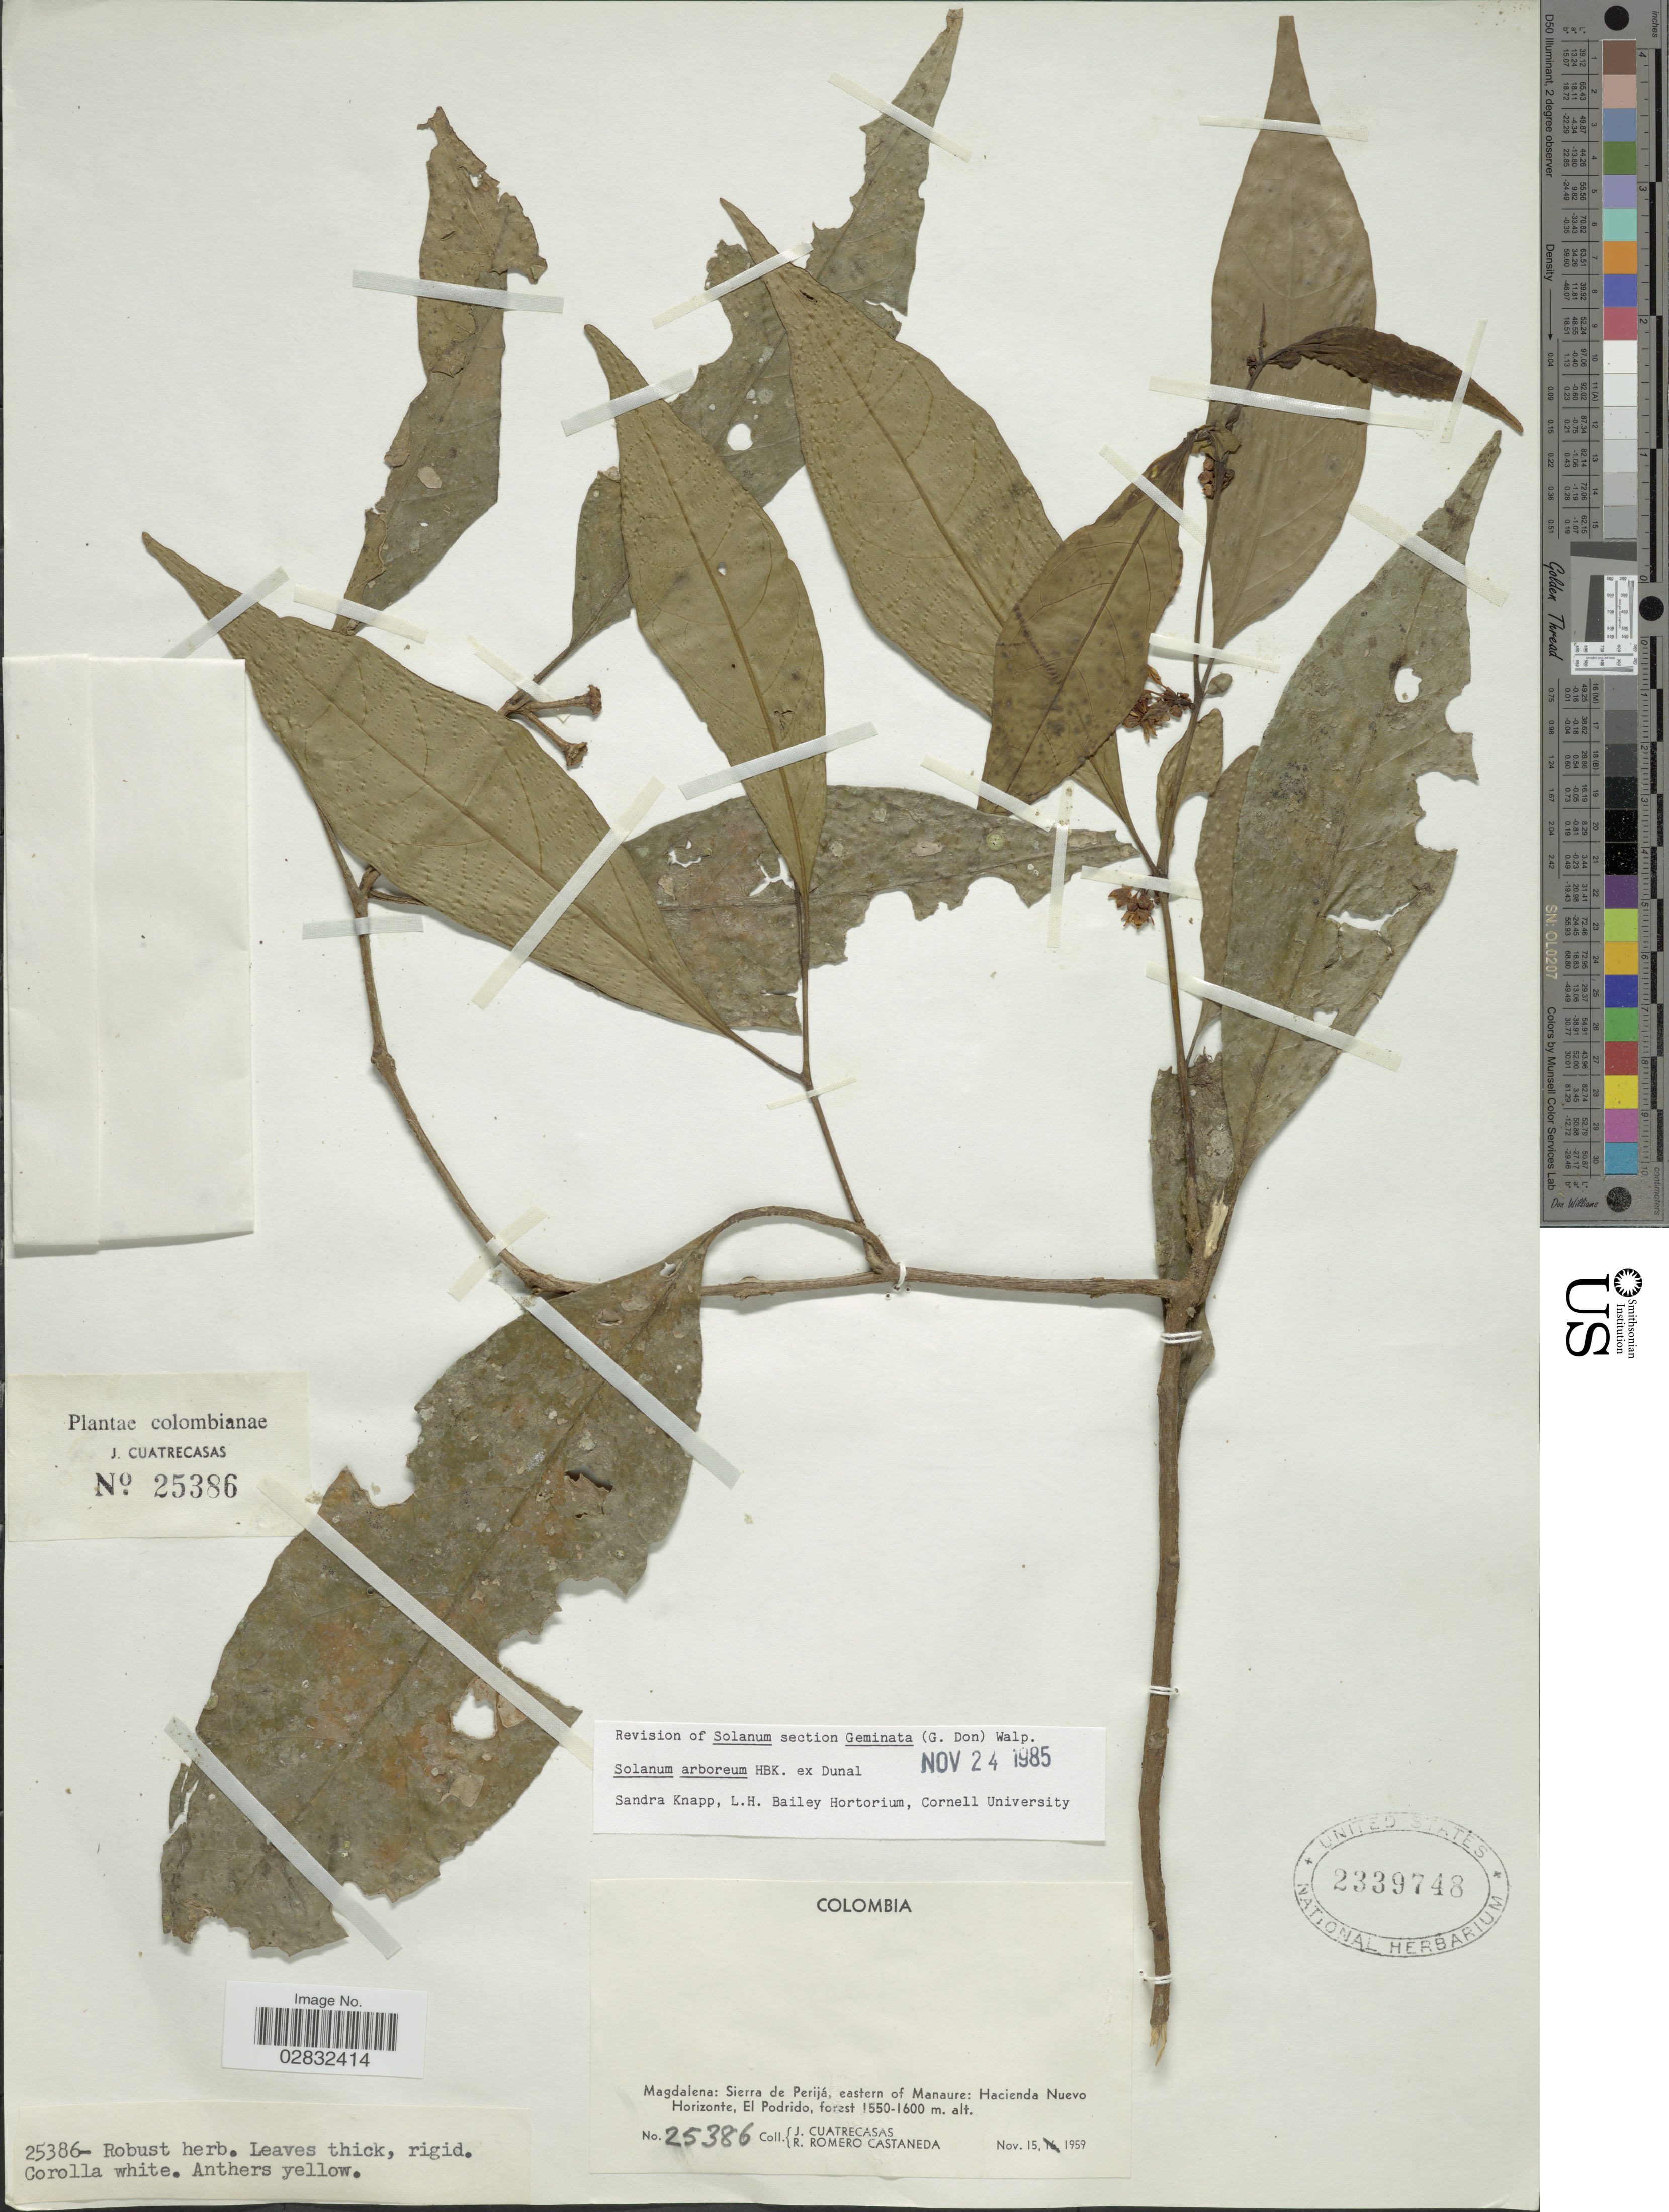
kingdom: Plantae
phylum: Tracheophyta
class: Magnoliopsida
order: Solanales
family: Solanaceae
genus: Solanum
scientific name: Solanum arboreum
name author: Dunal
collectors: J. Cuatrecasas & R. Romero Castañeda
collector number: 25386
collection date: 1959-11-15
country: Colombia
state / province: Magdalena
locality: Magdalena: Sierra de Perijá, eastern of Manaure: Hacienda Nuevo Horizonte, El Podrido, forest.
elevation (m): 1550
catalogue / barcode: US 2339748